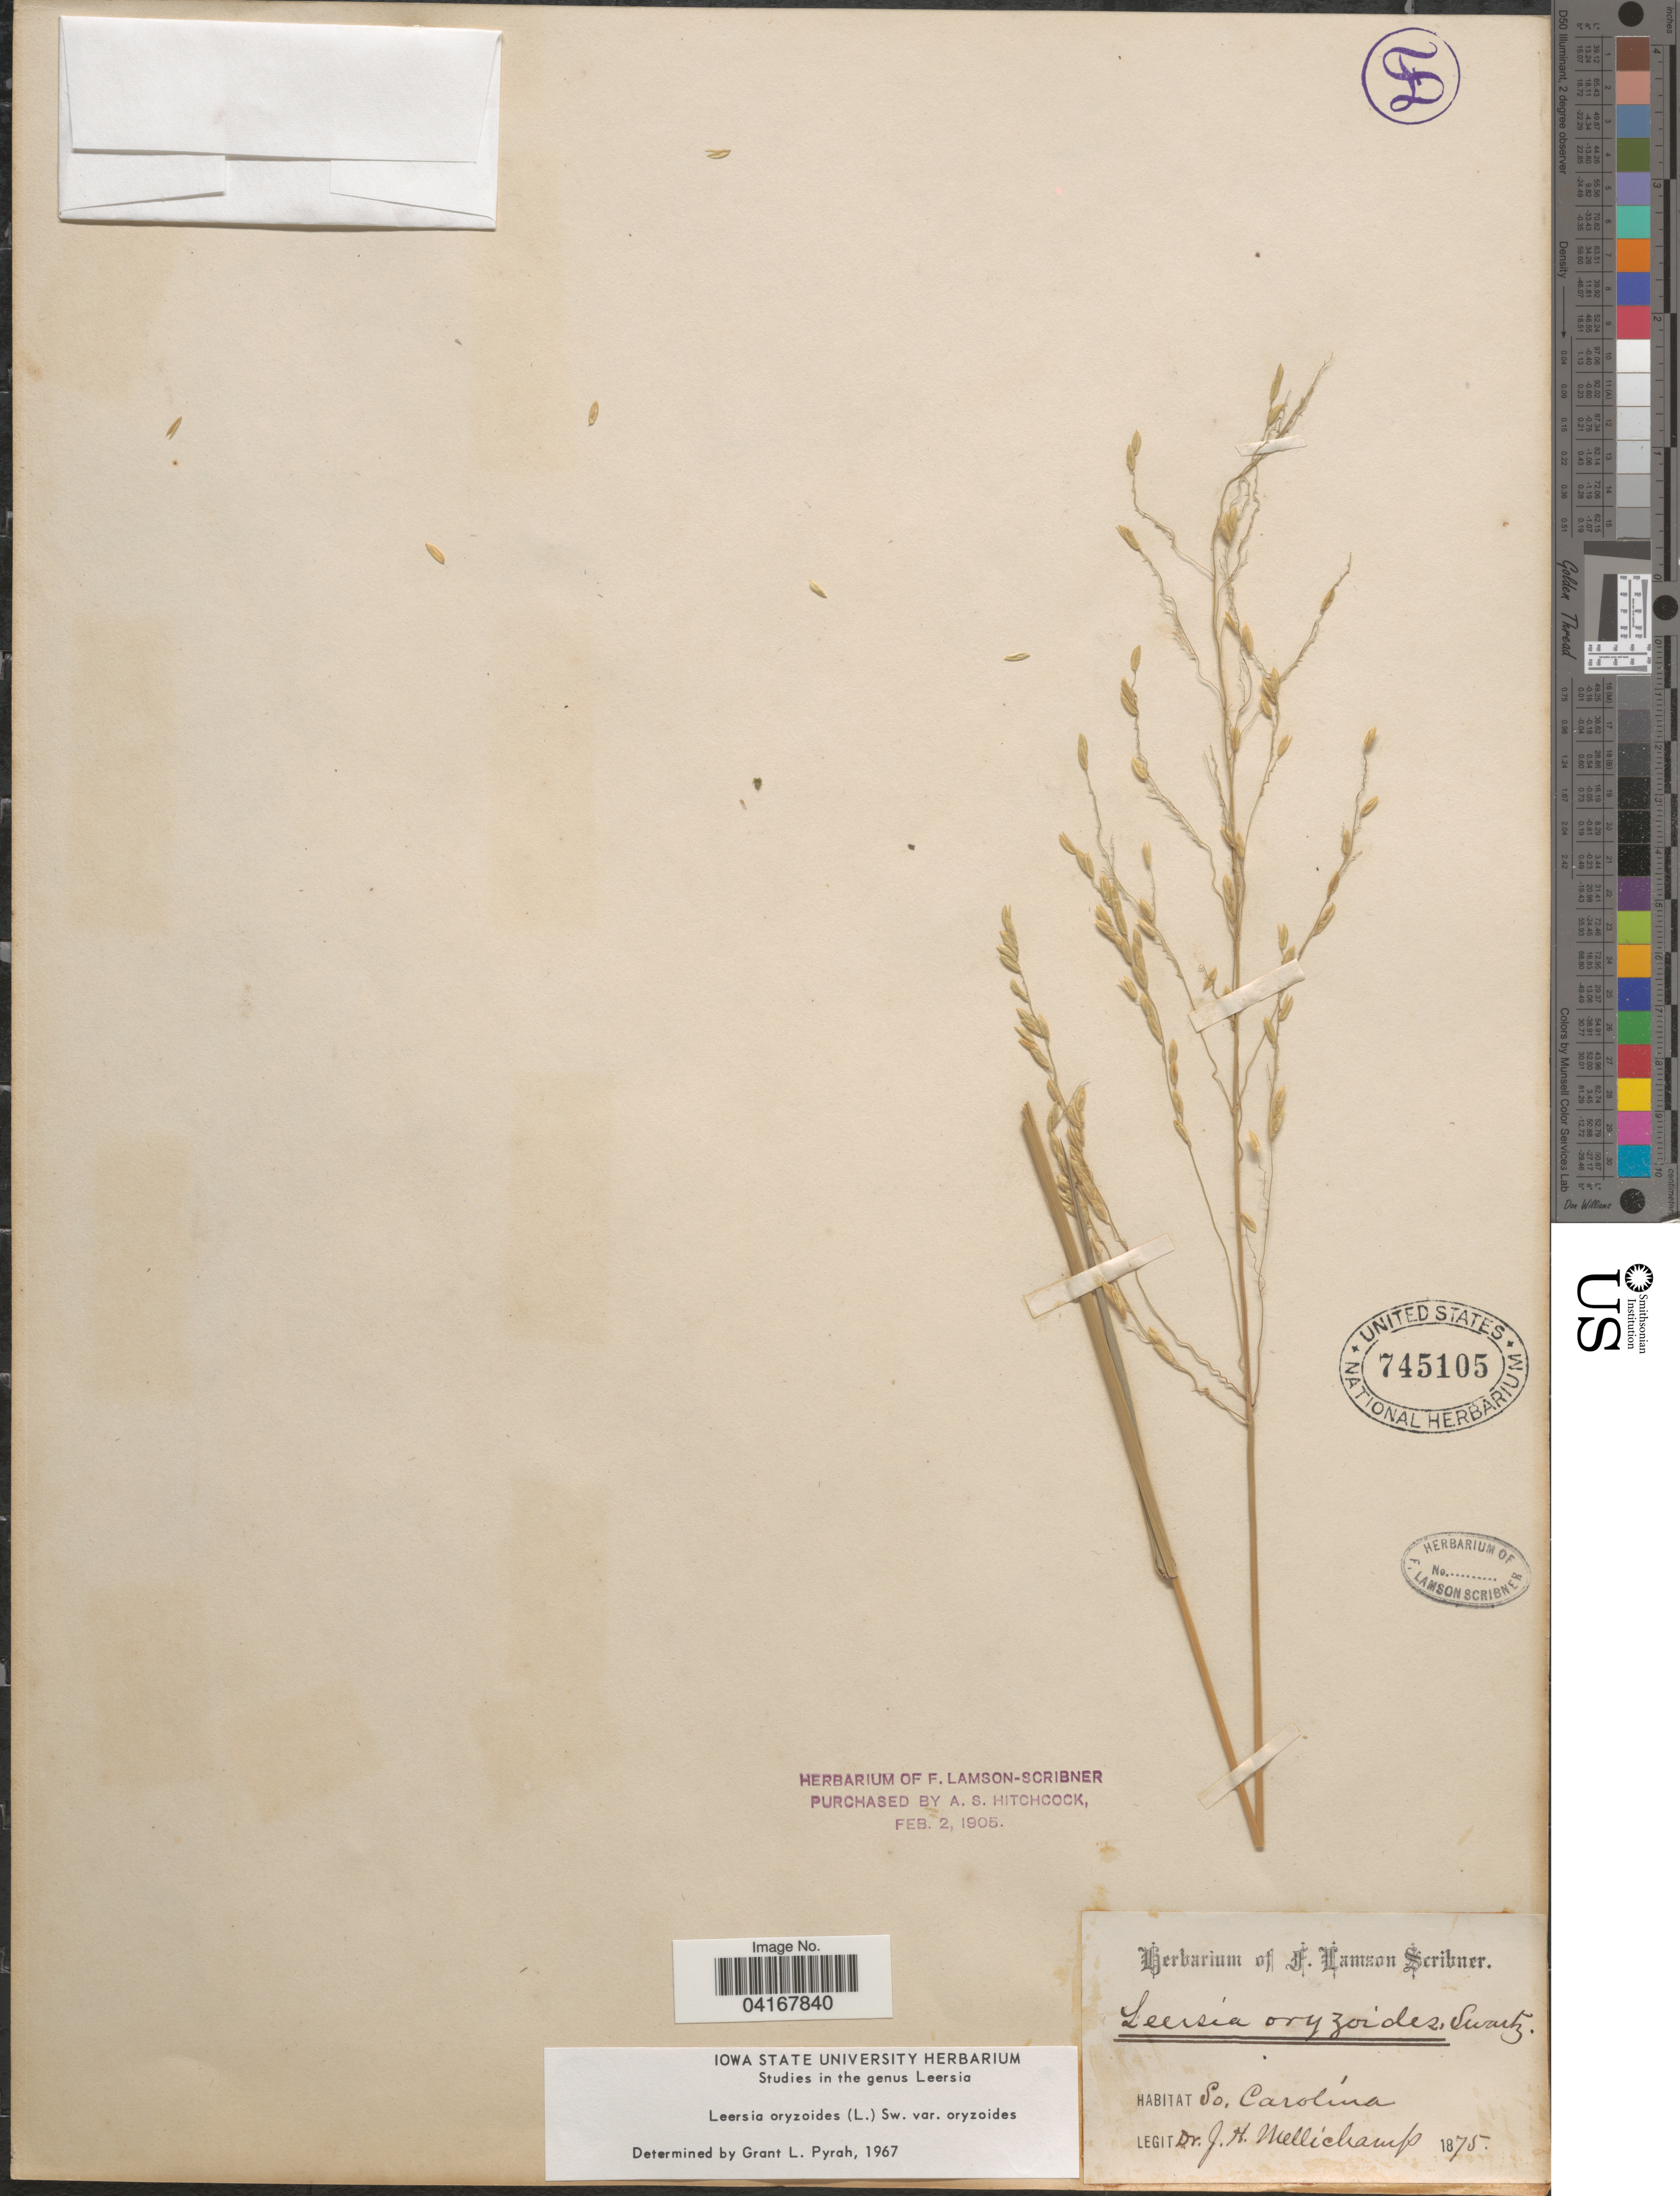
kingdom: Plantae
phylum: Tracheophyta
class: Liliopsida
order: Poales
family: Poaceae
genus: Leersia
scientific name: Leersia oryzoides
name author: (L.) Sw.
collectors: J. H. Mellichamp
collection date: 1875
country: United States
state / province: South Carolina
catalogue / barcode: US 745105